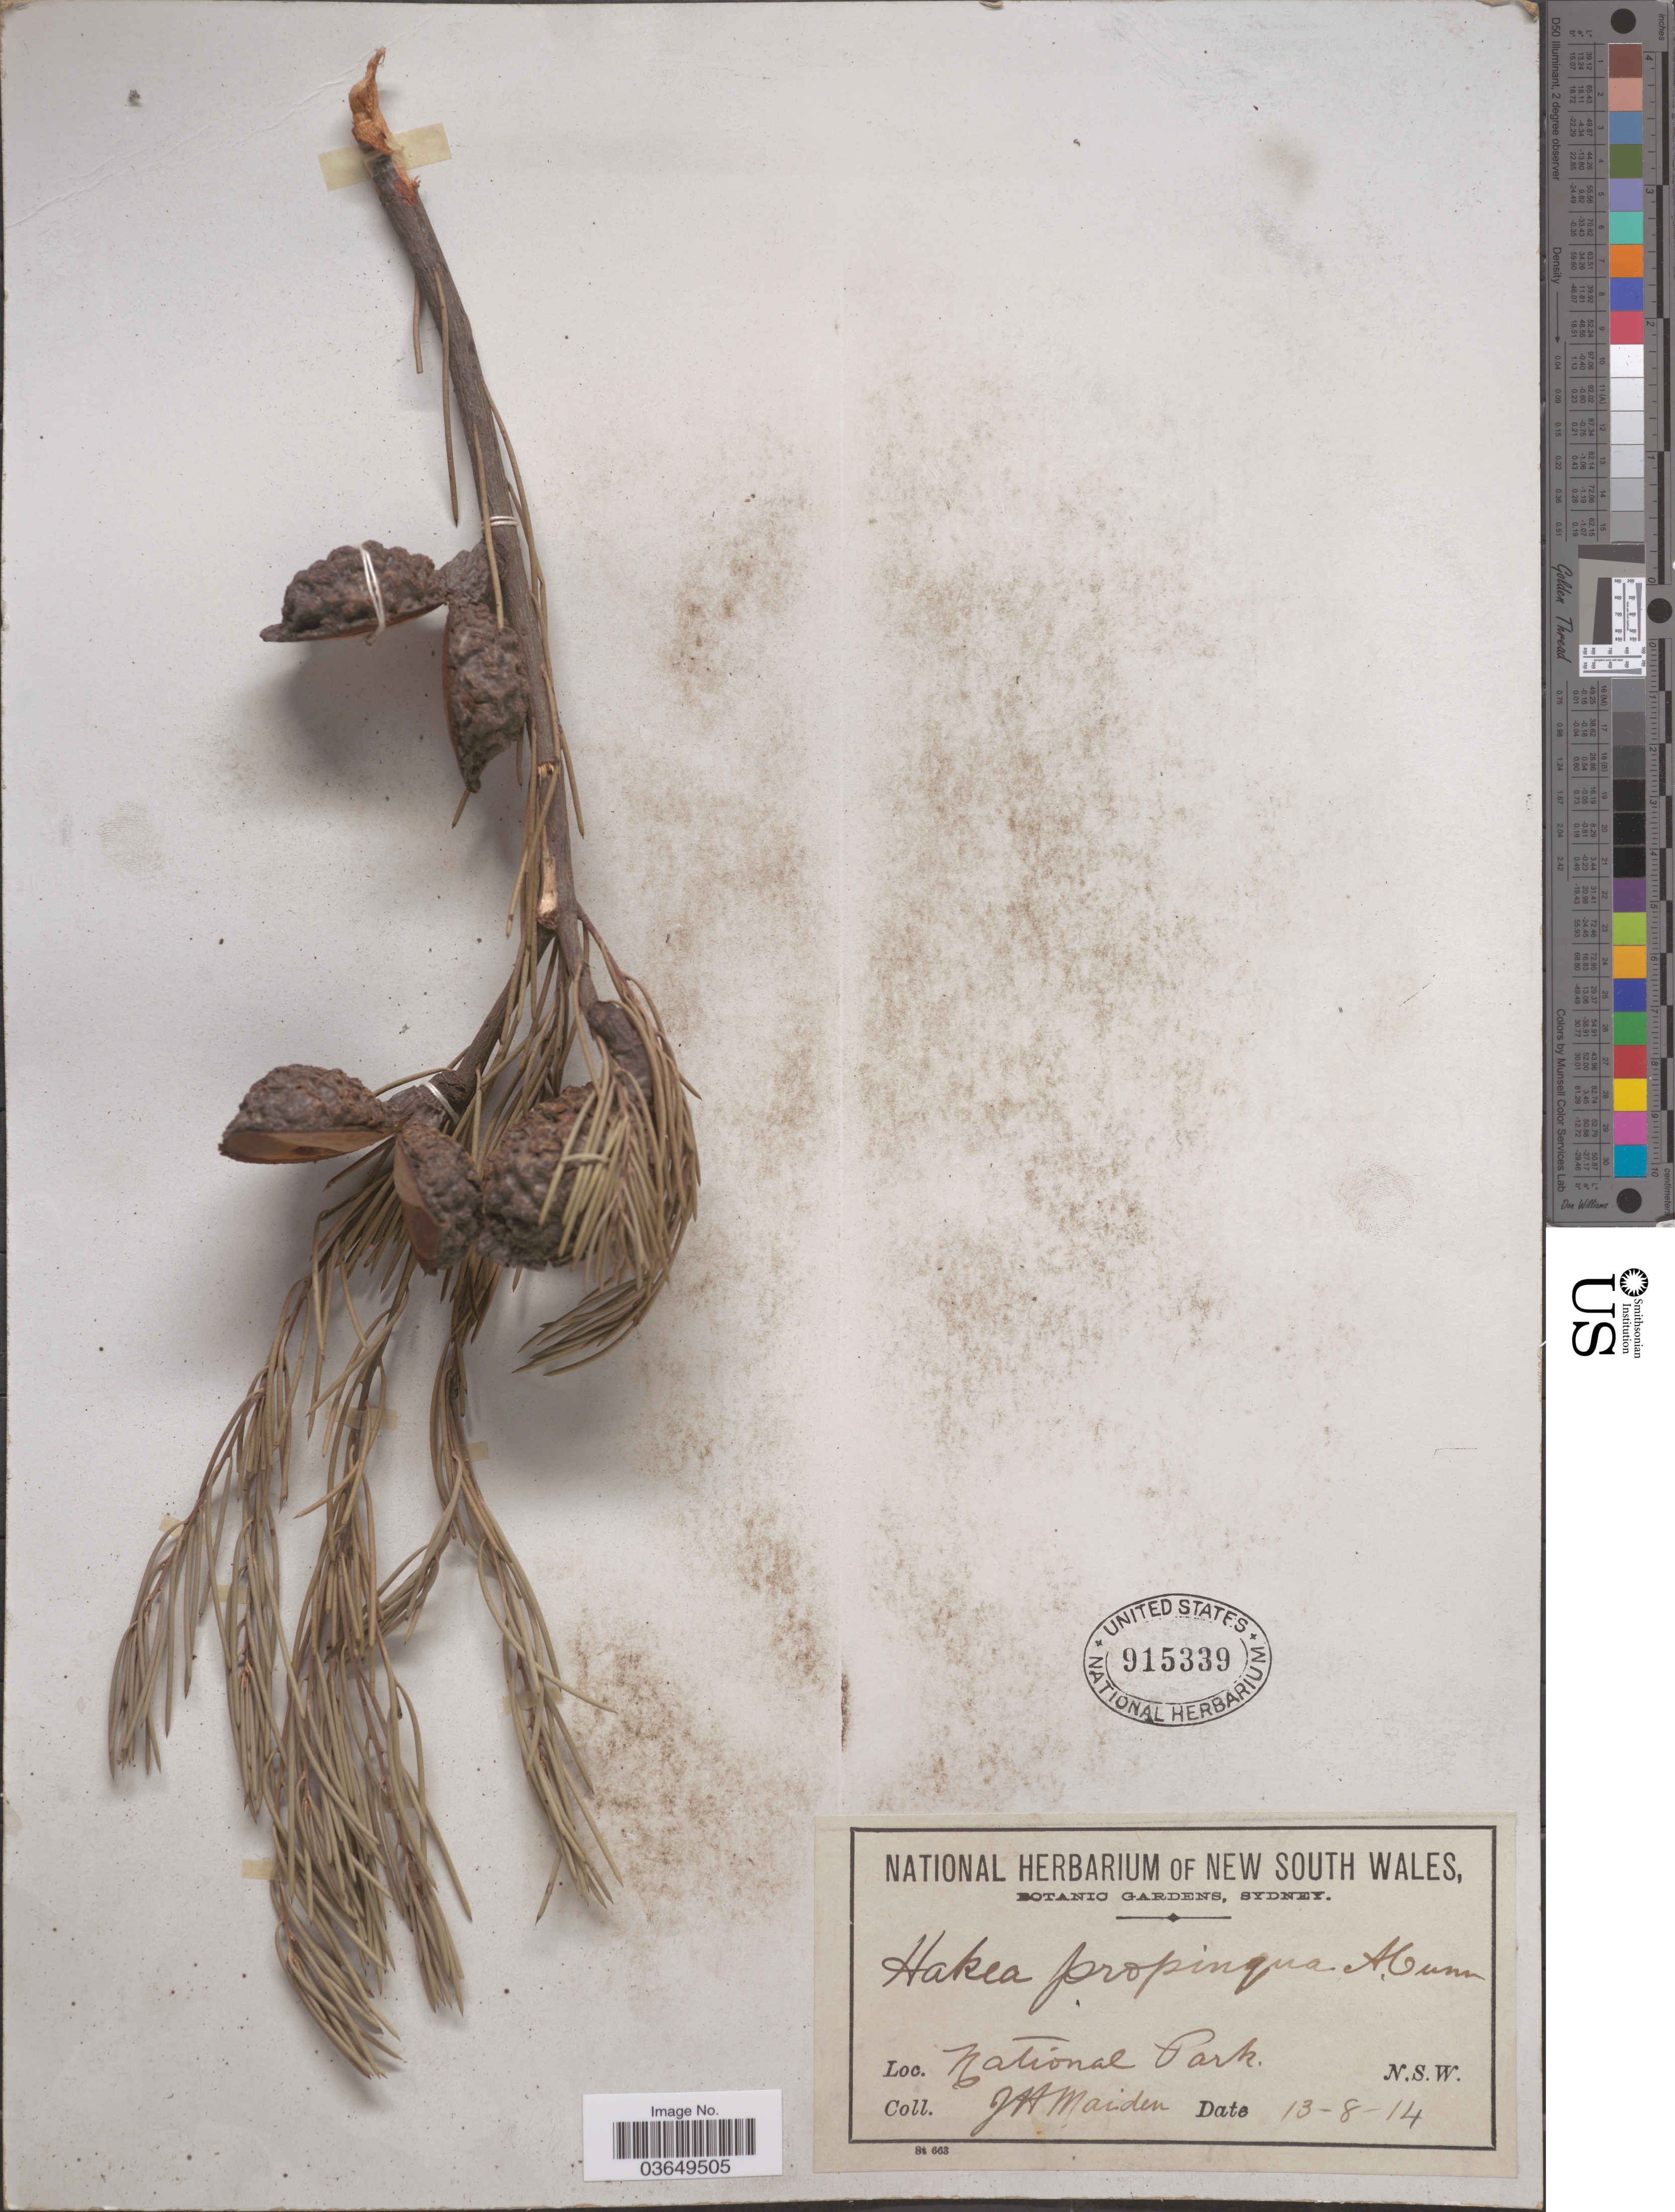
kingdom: Plantae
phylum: Tracheophyta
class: Magnoliopsida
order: Proteales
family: Proteaceae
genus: Hakea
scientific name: Hakea propinqua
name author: A. Cunn.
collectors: J. Maiden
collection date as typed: Transcribed d/m/y: 13/8/14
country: Australia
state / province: New South Wales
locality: National Park.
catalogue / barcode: US 915339